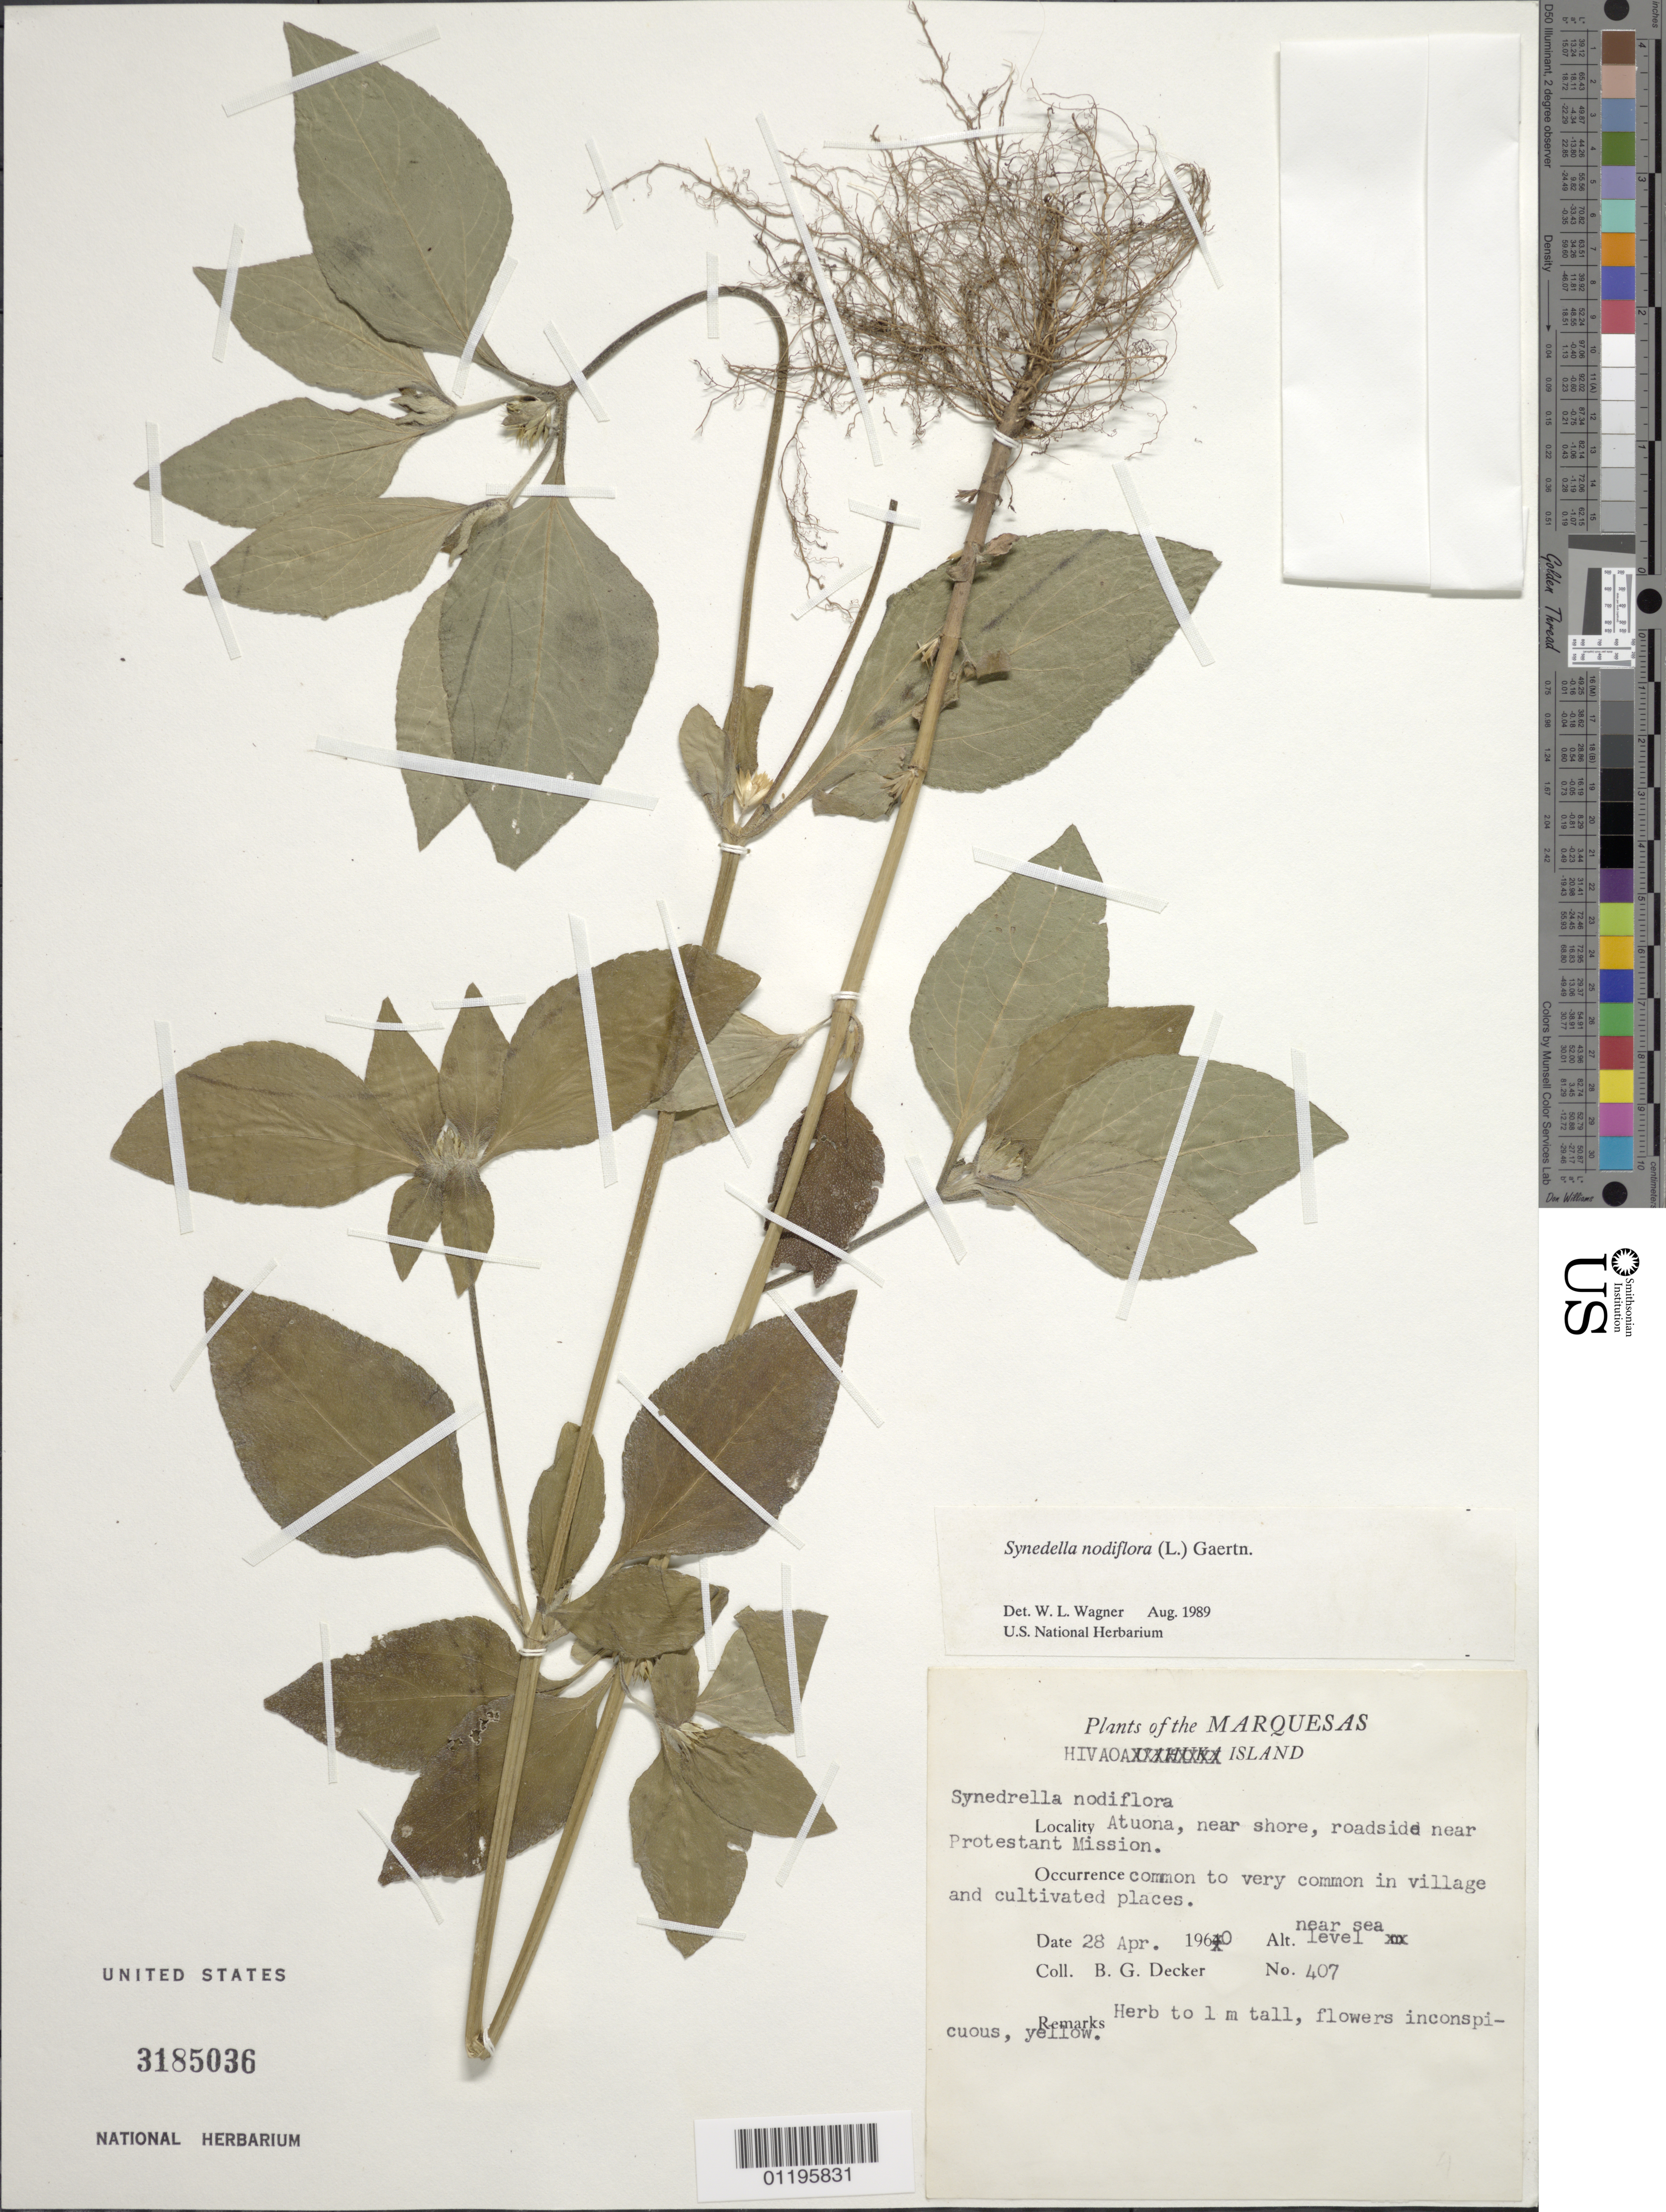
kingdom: Plantae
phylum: Tracheophyta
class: Magnoliopsida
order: Asterales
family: Asteraceae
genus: Synedrella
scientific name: Synedrella nodiflora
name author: (L.) Gaertn.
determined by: Wagner, W. L., (BOT), Smithsonian Institution - National Museum of Natural History (UNITED STATES)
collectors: B. G. Decker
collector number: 407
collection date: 1960-04-28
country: French Polynesia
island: Hiva Oa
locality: Atuona Valley, near Protestant mission, roadside, near sea level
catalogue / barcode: US 3185036